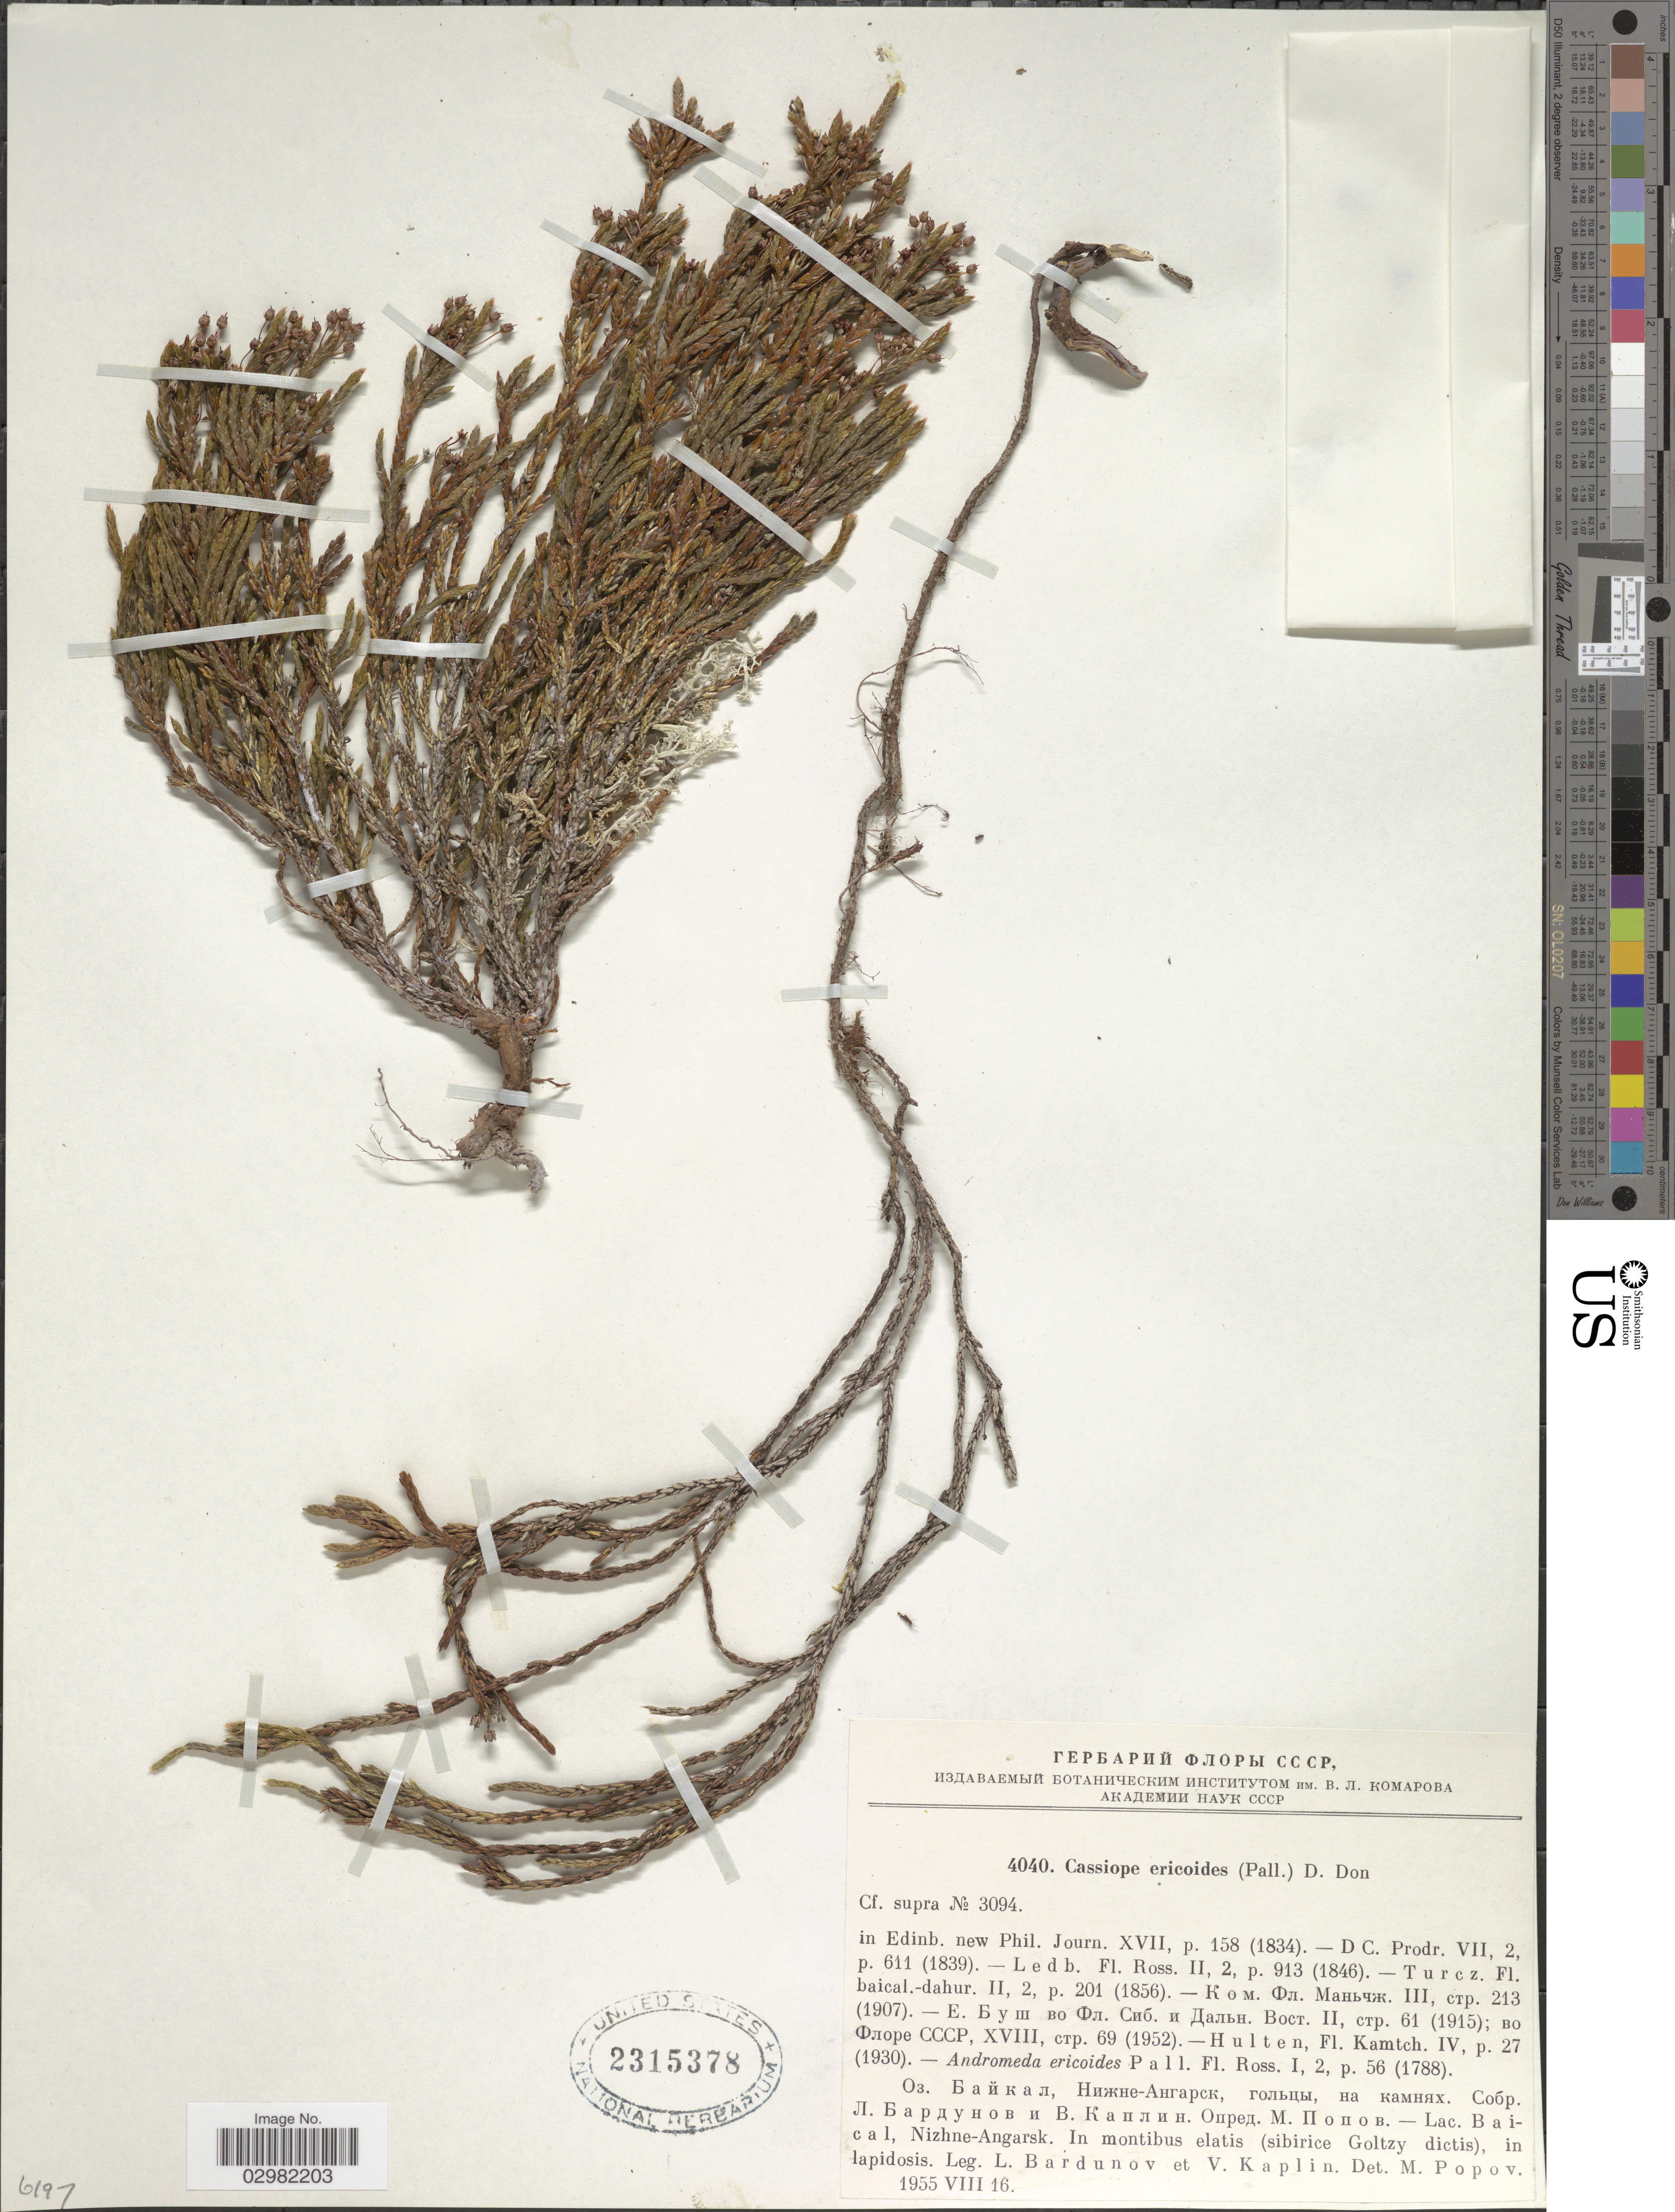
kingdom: Plantae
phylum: Tracheophyta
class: Magnoliopsida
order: Ericales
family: Ericaceae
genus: Cassiope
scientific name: Cassiope ericoides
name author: D. Don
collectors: L. Bardunov & V. Kaplin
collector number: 4040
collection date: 1955-08-16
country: Russian Federation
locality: Lac. Baical, Nizhne-Angarsk. In montibus elatis (sibirice Goltzy dictis), in lapidosis.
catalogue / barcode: US 2315378